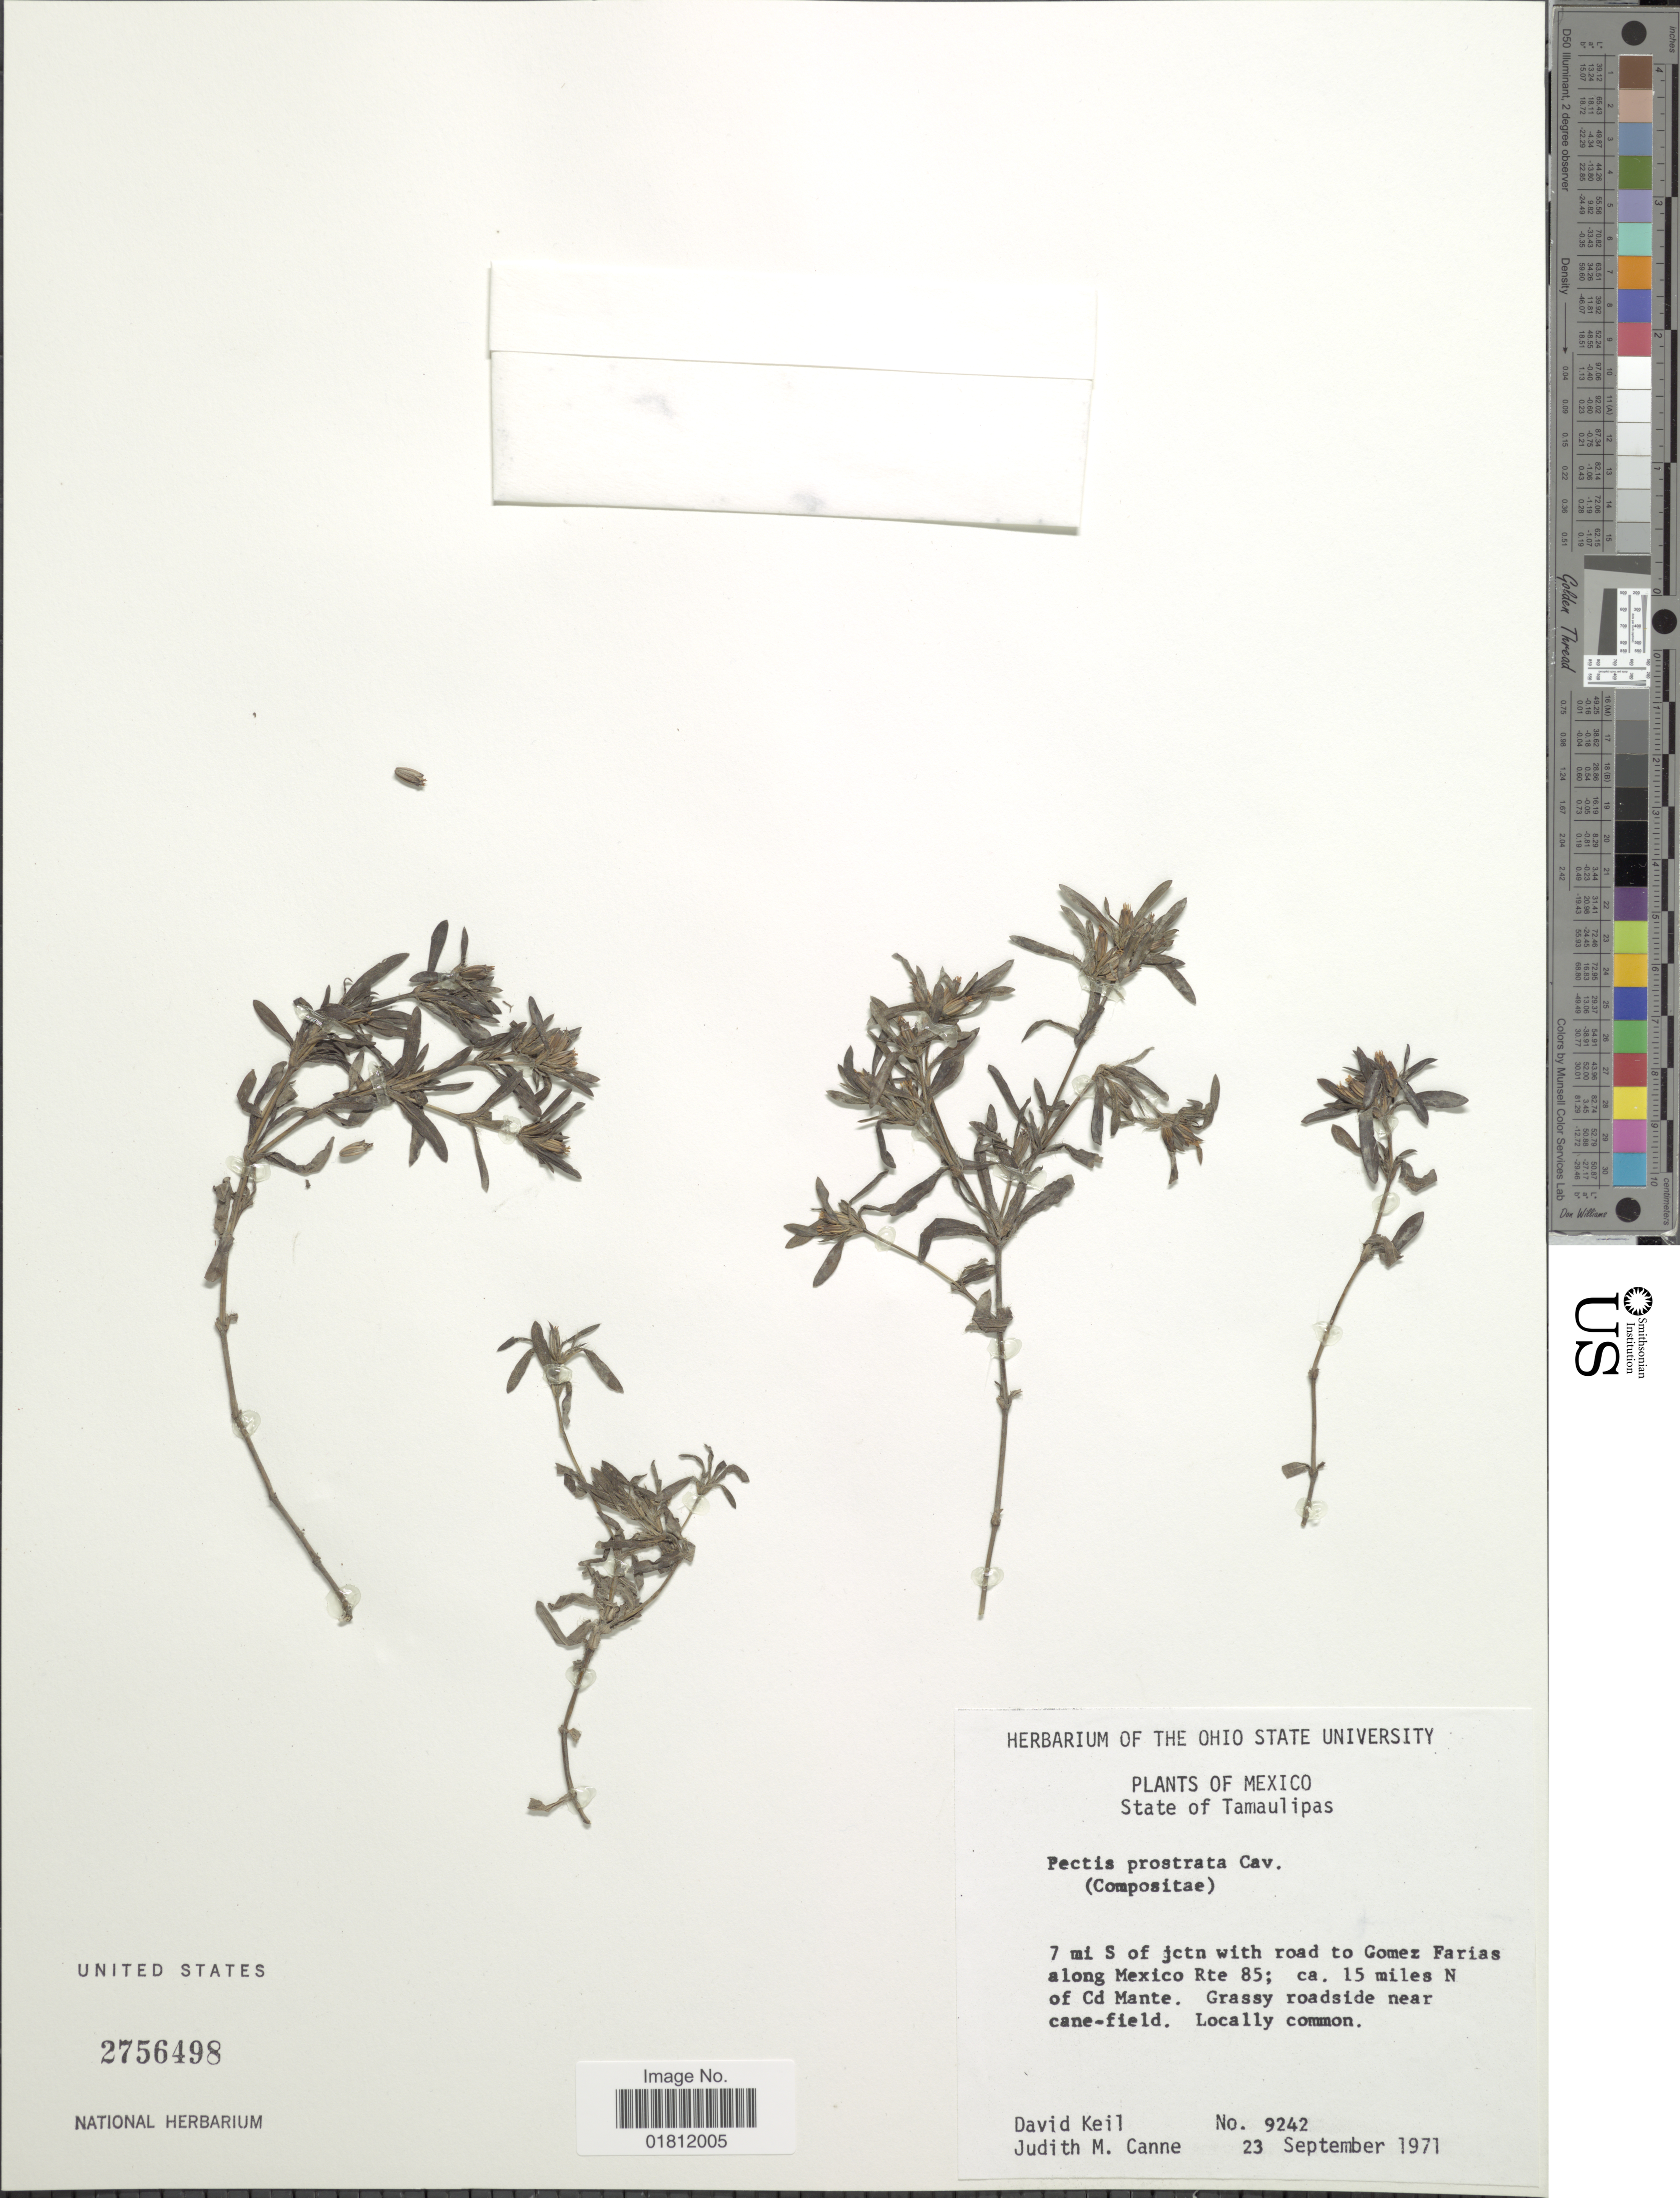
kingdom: Plantae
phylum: Tracheophyta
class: Magnoliopsida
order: Asterales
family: Asteraceae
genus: Pectis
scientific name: Pectis prostrata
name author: Cav.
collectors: D. J. Keil & J. M. Canne-Hilliker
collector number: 9242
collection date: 1971-09-23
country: Mexico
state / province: Tamaulipas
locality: State of Tamaulipas, 7 mi S jctn with road to Gomez Farias along Mexico Rte 85, ca.15 miles N of Cd Mante.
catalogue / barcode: US 2756498